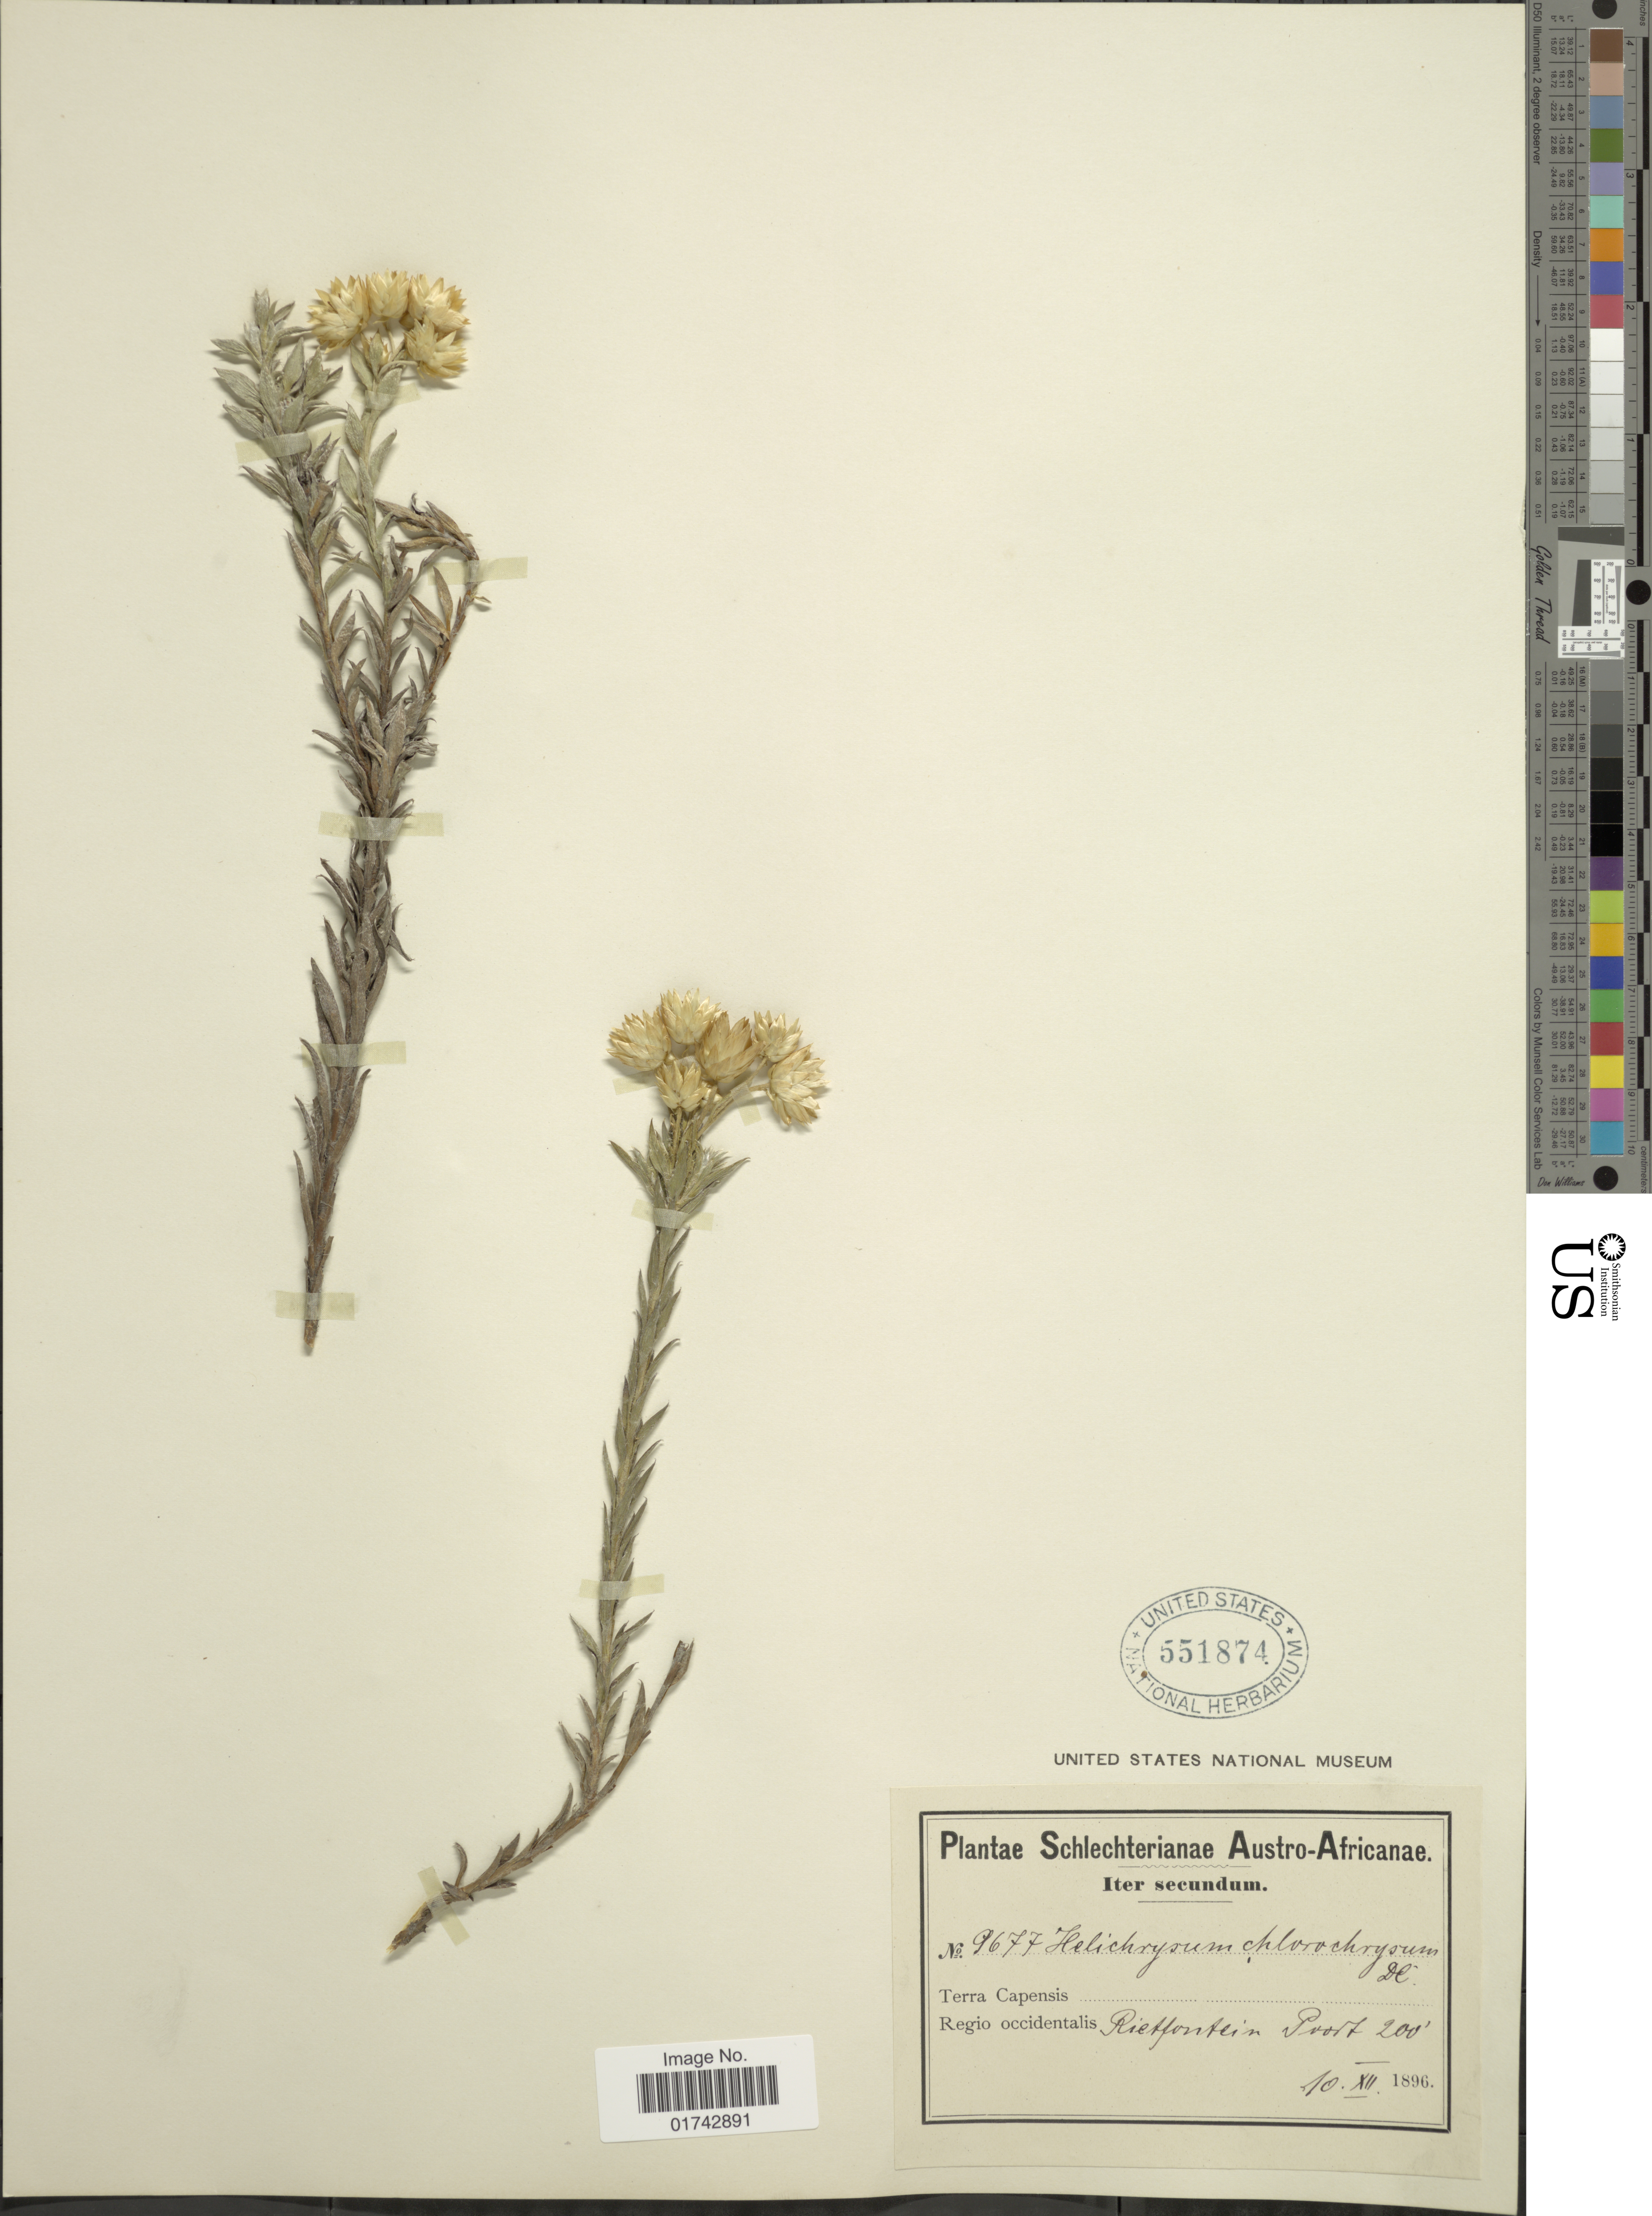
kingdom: Plantae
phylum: Tracheophyta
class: Magnoliopsida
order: Asterales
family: Asteraceae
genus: Helichrysum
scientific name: Helichrysum chlorochrysum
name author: DC.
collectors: Schlechter, --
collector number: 9677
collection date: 1896-12-10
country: South Africa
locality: Austro-Africanae. Terra Capensis. Regio occidentalis Rietfontein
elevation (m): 61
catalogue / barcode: US 551874